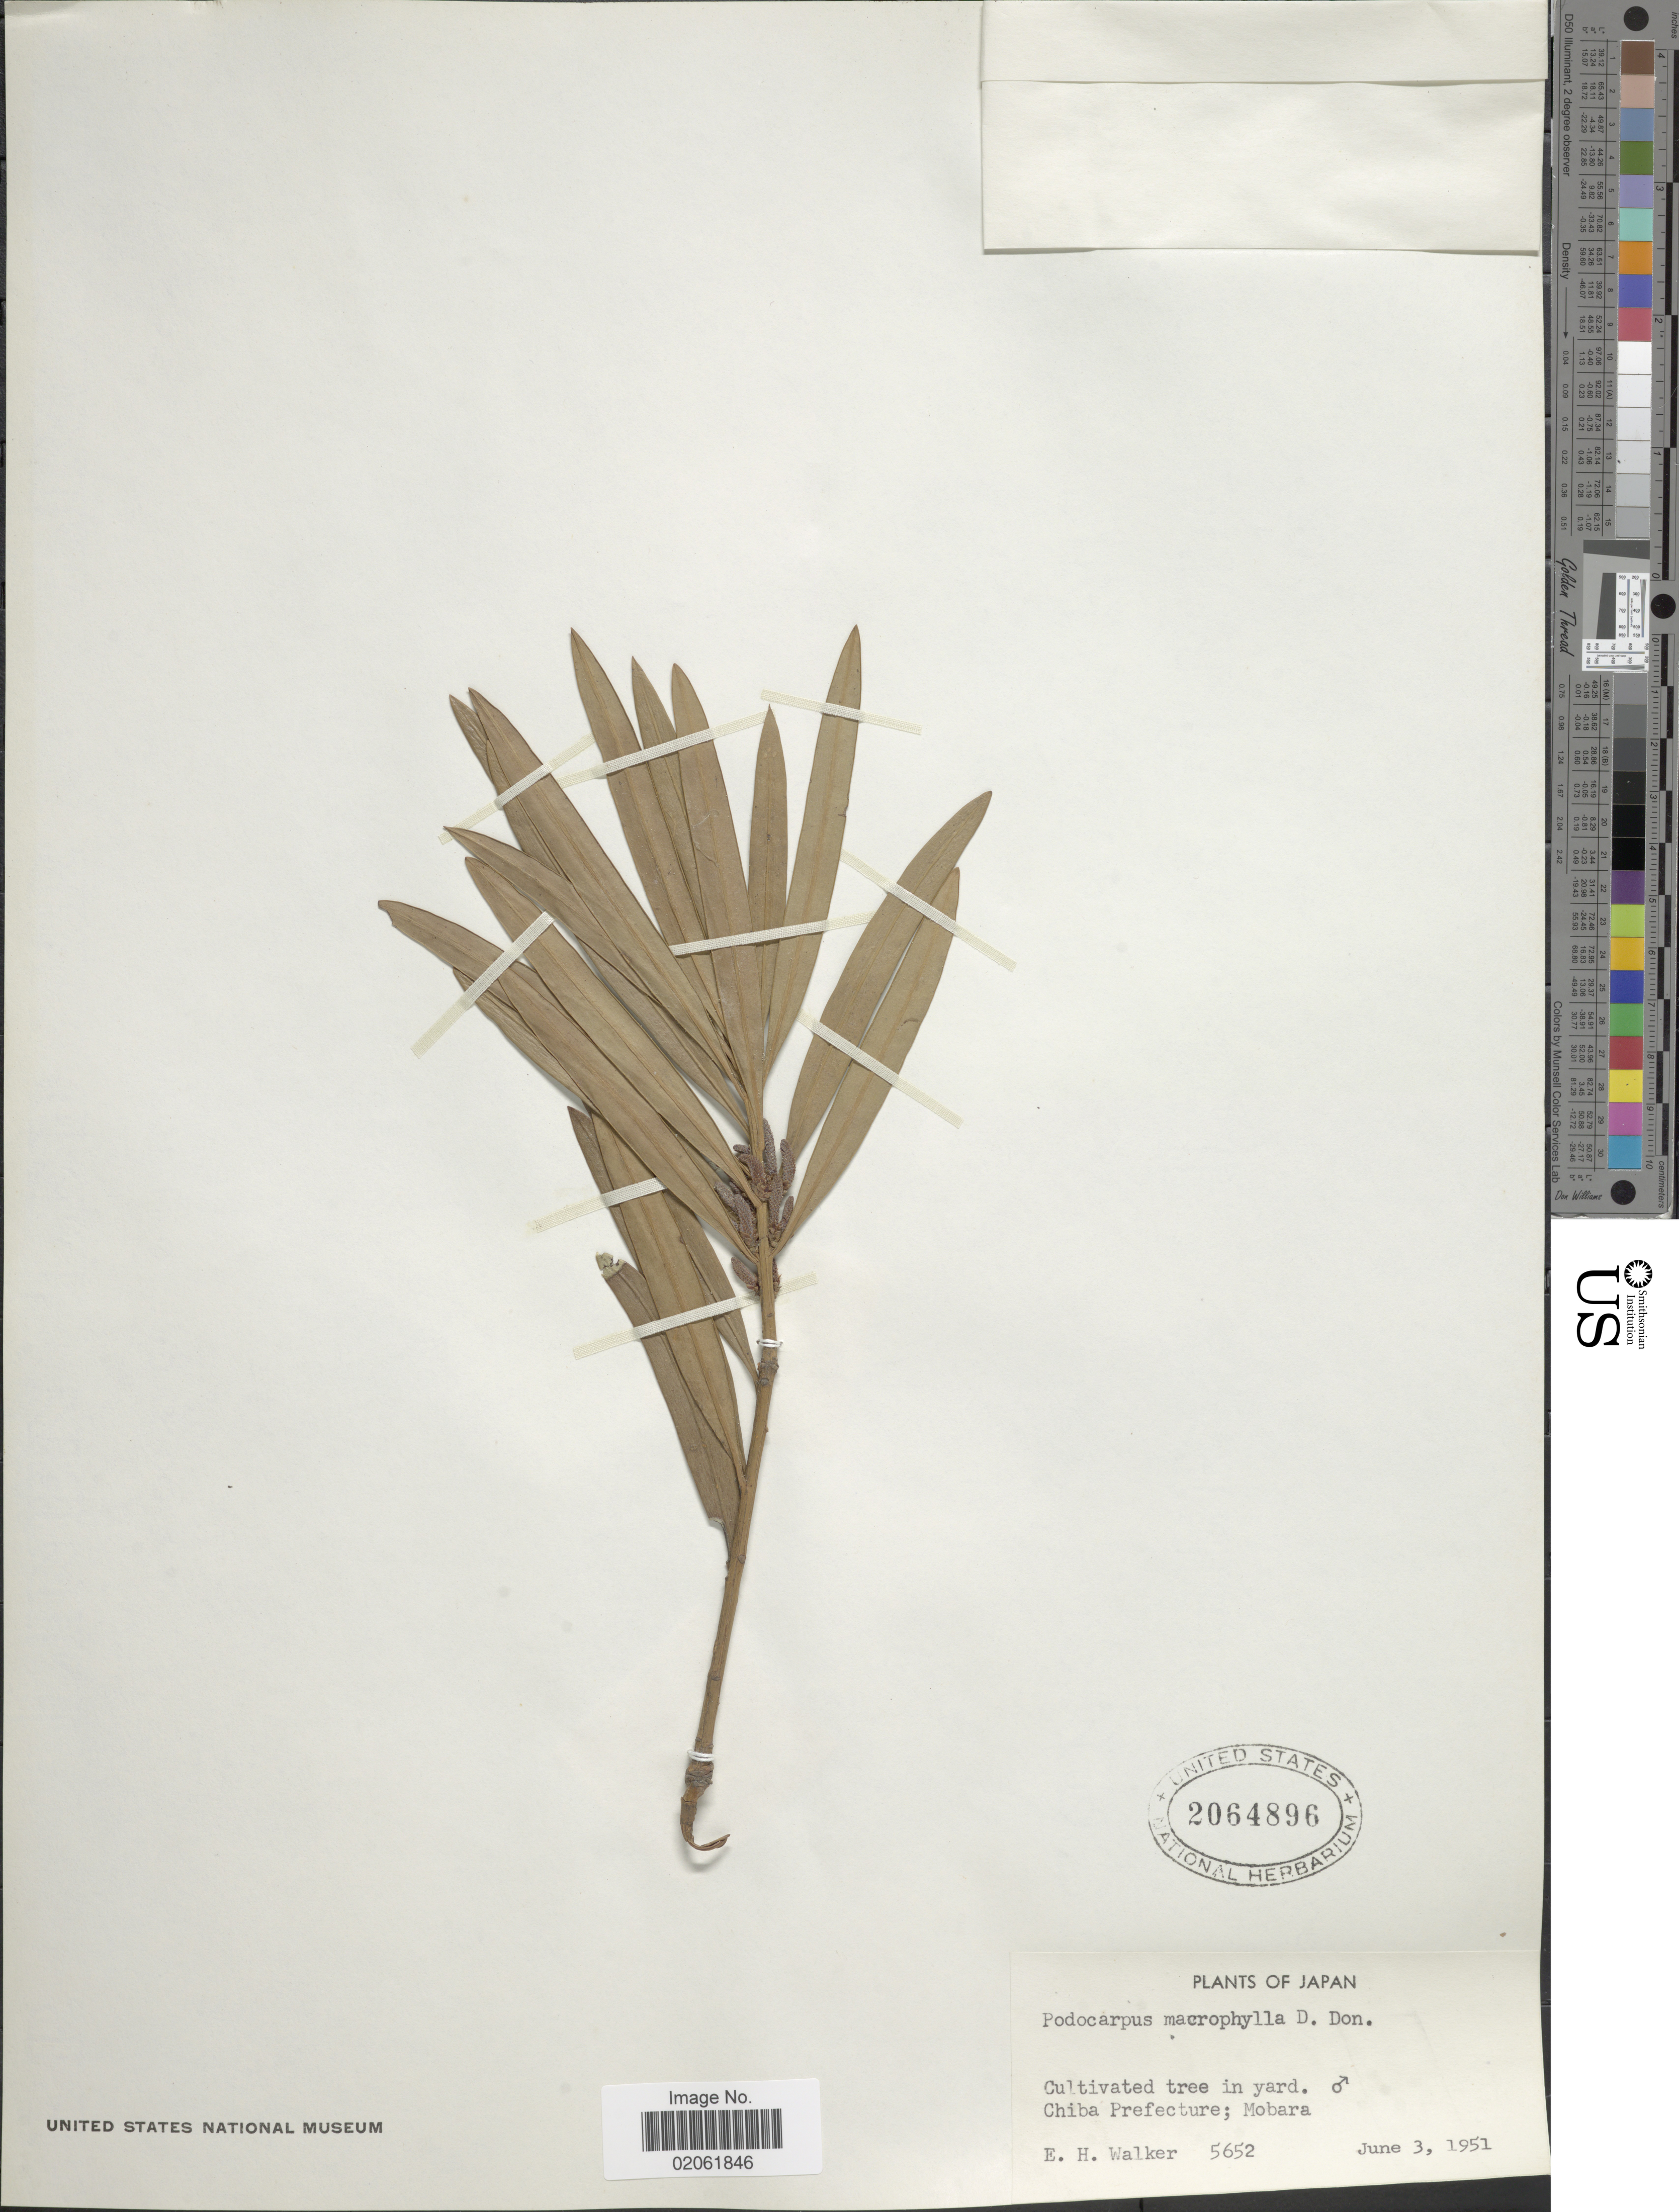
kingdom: Plantae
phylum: Tracheophyta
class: Pinopsida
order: Pinales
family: Podocarpaceae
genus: Podocarpus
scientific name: Podocarpus macrophyllus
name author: (Thunb.) Sweet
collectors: E. H. Walker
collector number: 5652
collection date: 1951-06-03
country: Japan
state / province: Tiba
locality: Chiba Prefecture; Mobara.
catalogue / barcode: US 2064896